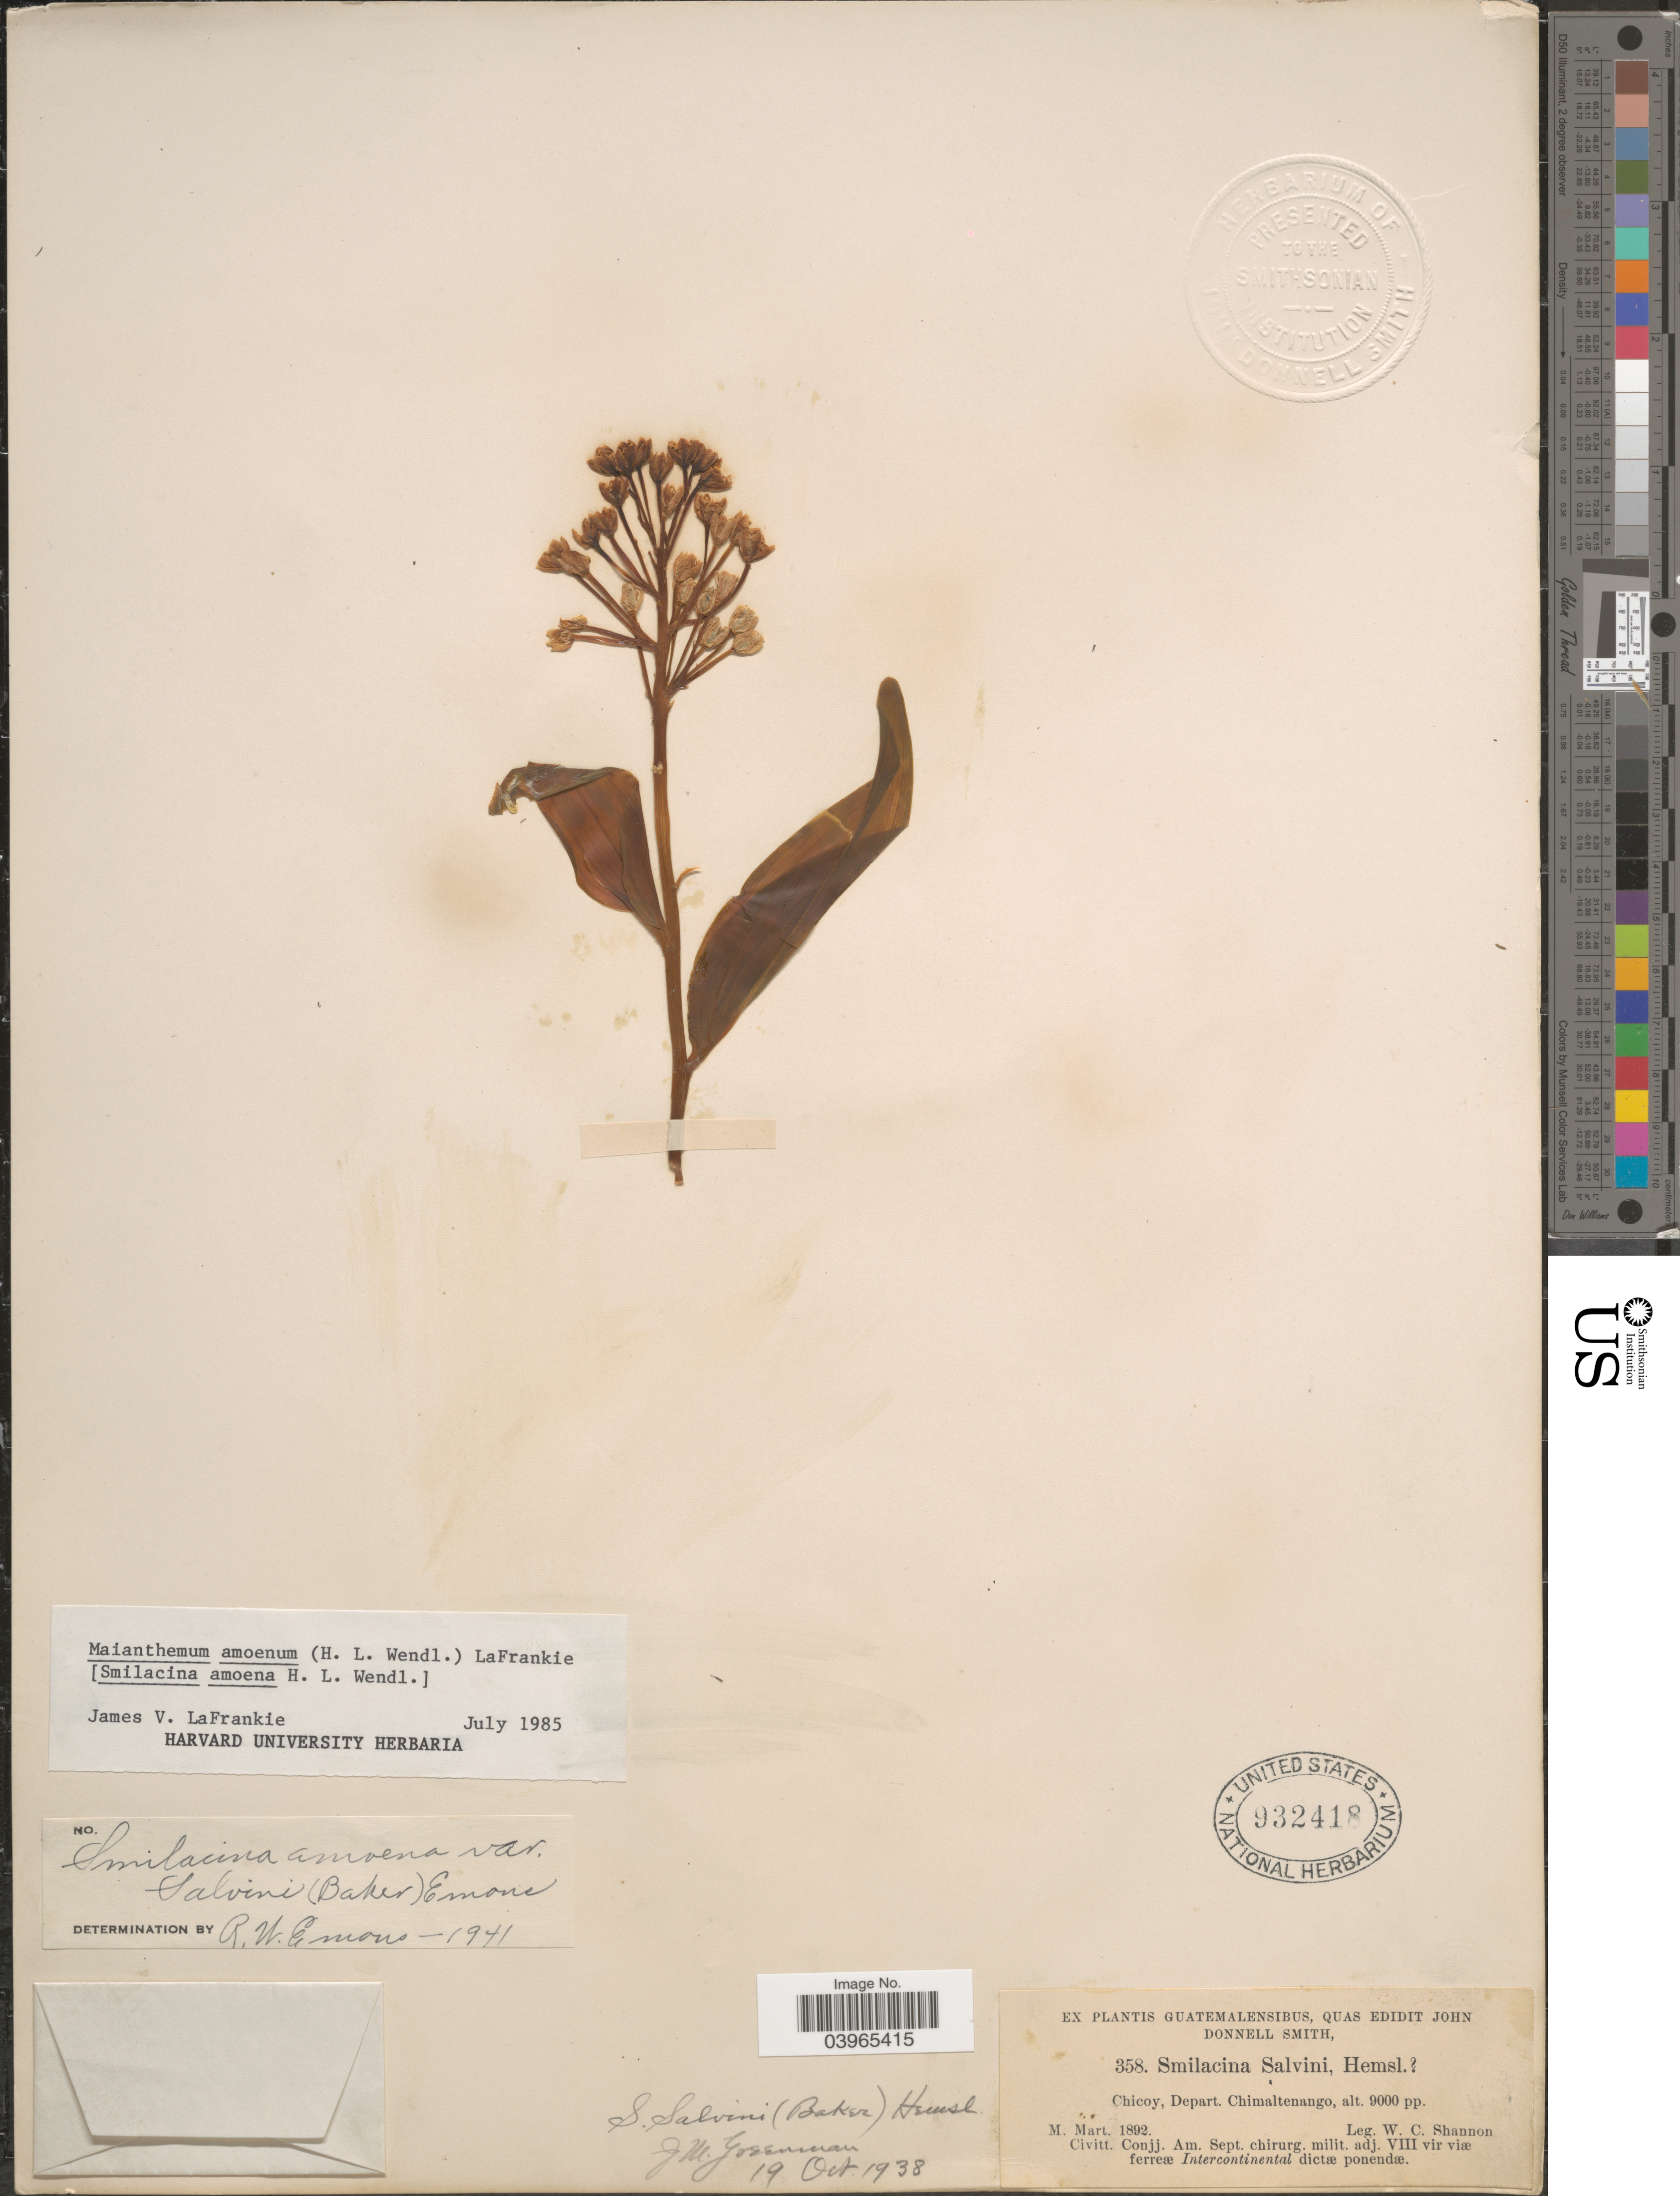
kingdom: Plantae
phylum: Tracheophyta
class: Liliopsida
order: Asparagales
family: Asparagaceae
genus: Maianthemum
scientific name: Maianthemum amoenum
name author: (H.L. Wendl.) LaFrankie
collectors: W. C. Shannon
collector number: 358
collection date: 1892-03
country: Guatemala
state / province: Chimaltenango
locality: Chicoy, Depart. Chimaltenango.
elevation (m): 2743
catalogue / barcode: US 932418